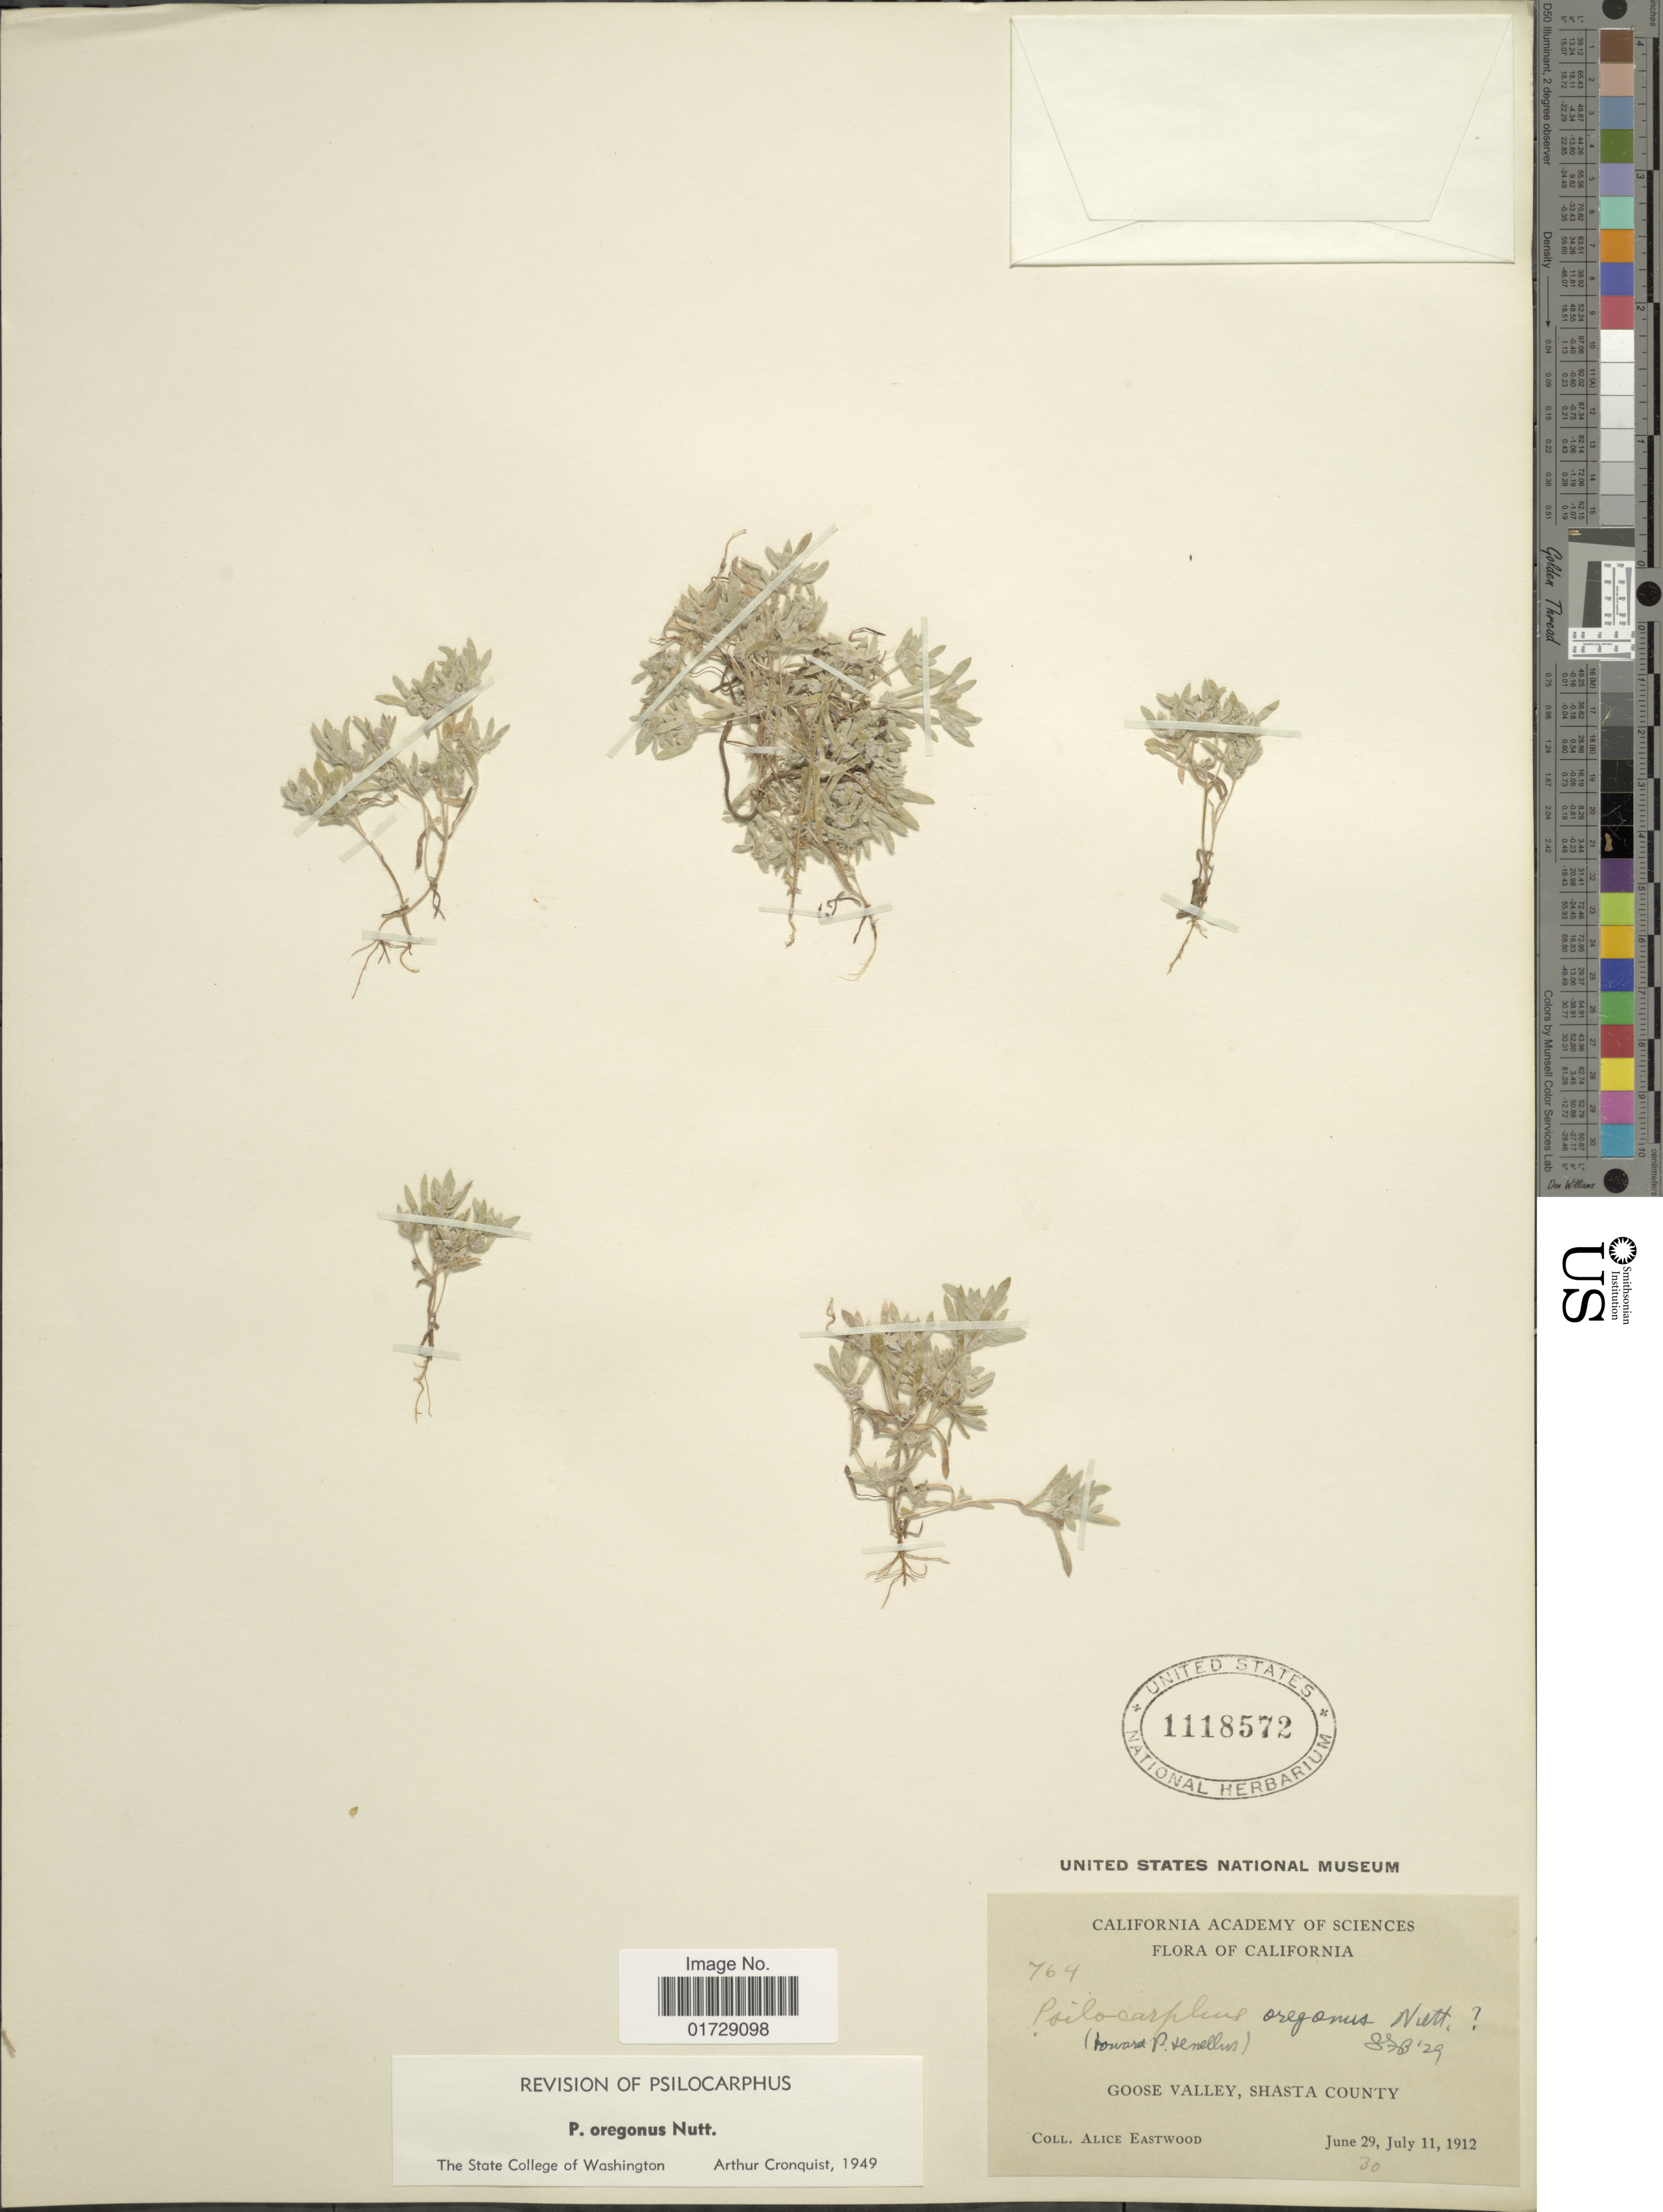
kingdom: Plantae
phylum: Tracheophyta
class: Magnoliopsida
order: Asterales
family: Asteraceae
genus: Psilocarphus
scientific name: Psilocarphus oregonus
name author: Nutt.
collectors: A. Eastwood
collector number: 764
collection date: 1912-06-29/1912-07-11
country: United States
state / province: California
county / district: Shasta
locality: Goose Valley, Shasta County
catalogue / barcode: US 1118572